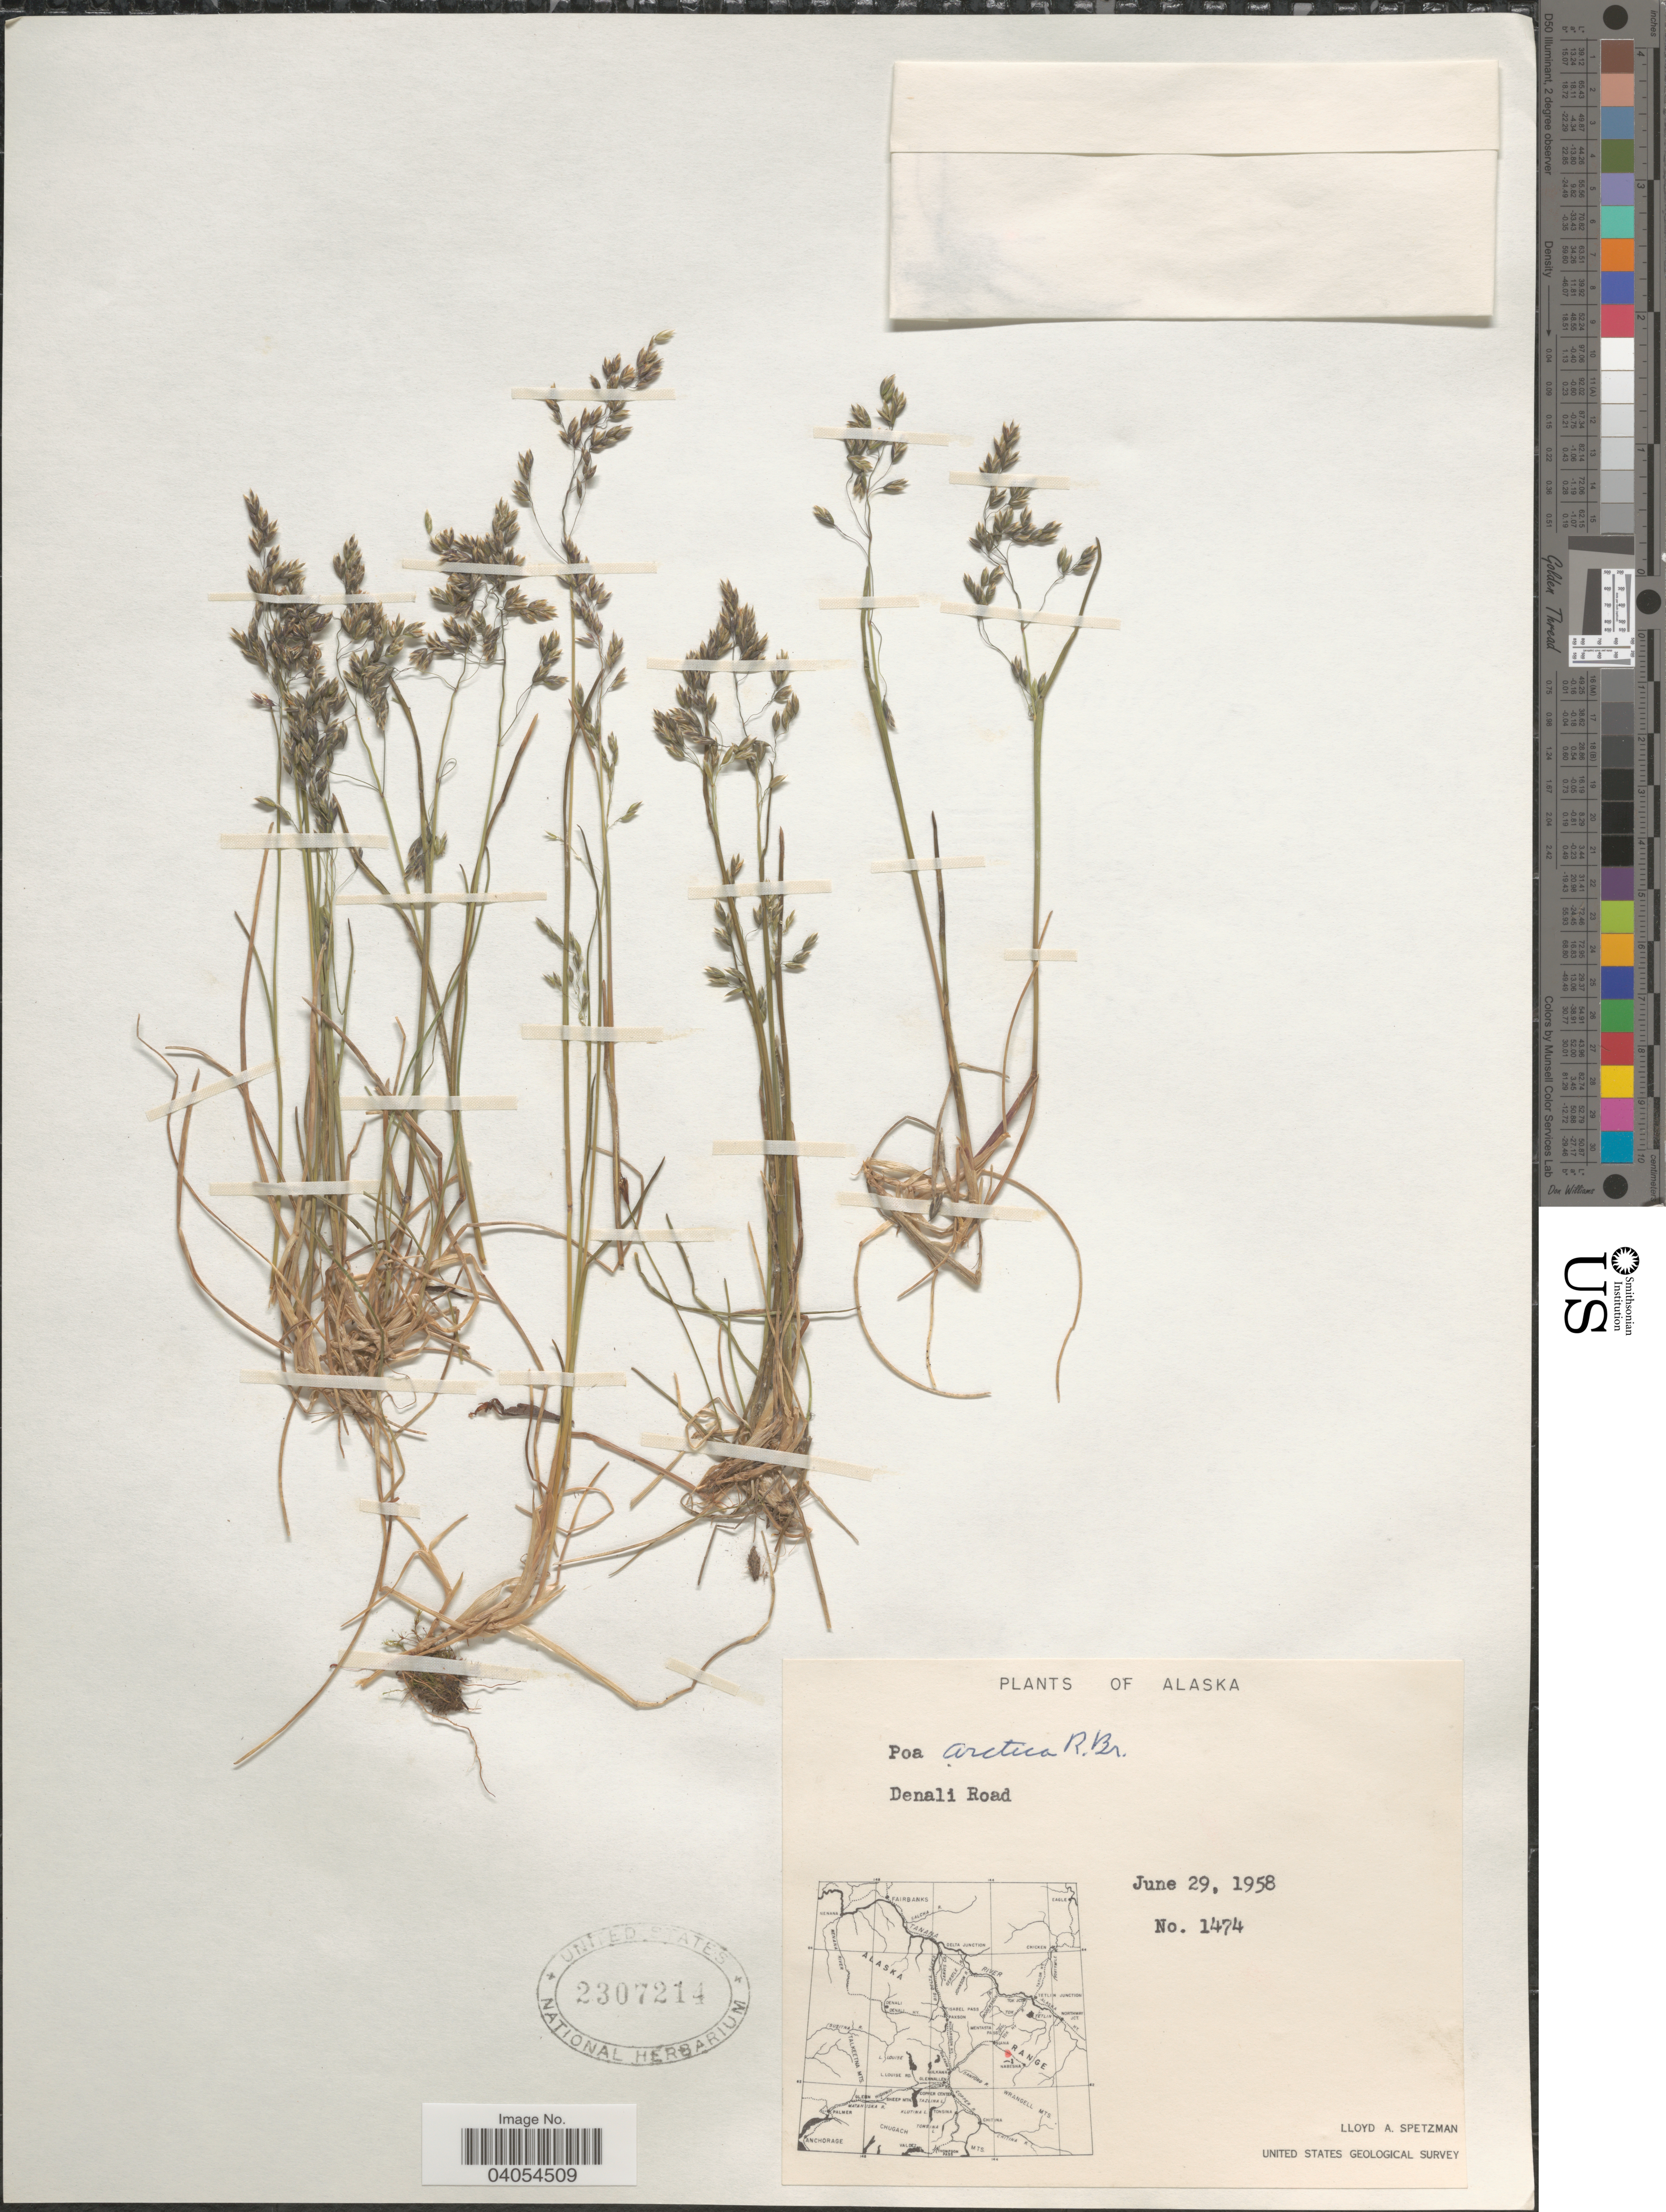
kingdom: Plantae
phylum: Tracheophyta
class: Liliopsida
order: Poales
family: Poaceae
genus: Poa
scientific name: Poa arctica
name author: R. Br.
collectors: L. Spetzman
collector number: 1474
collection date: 1958-06-29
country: United States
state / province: Alaska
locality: Denali Road.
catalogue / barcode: US 2307214